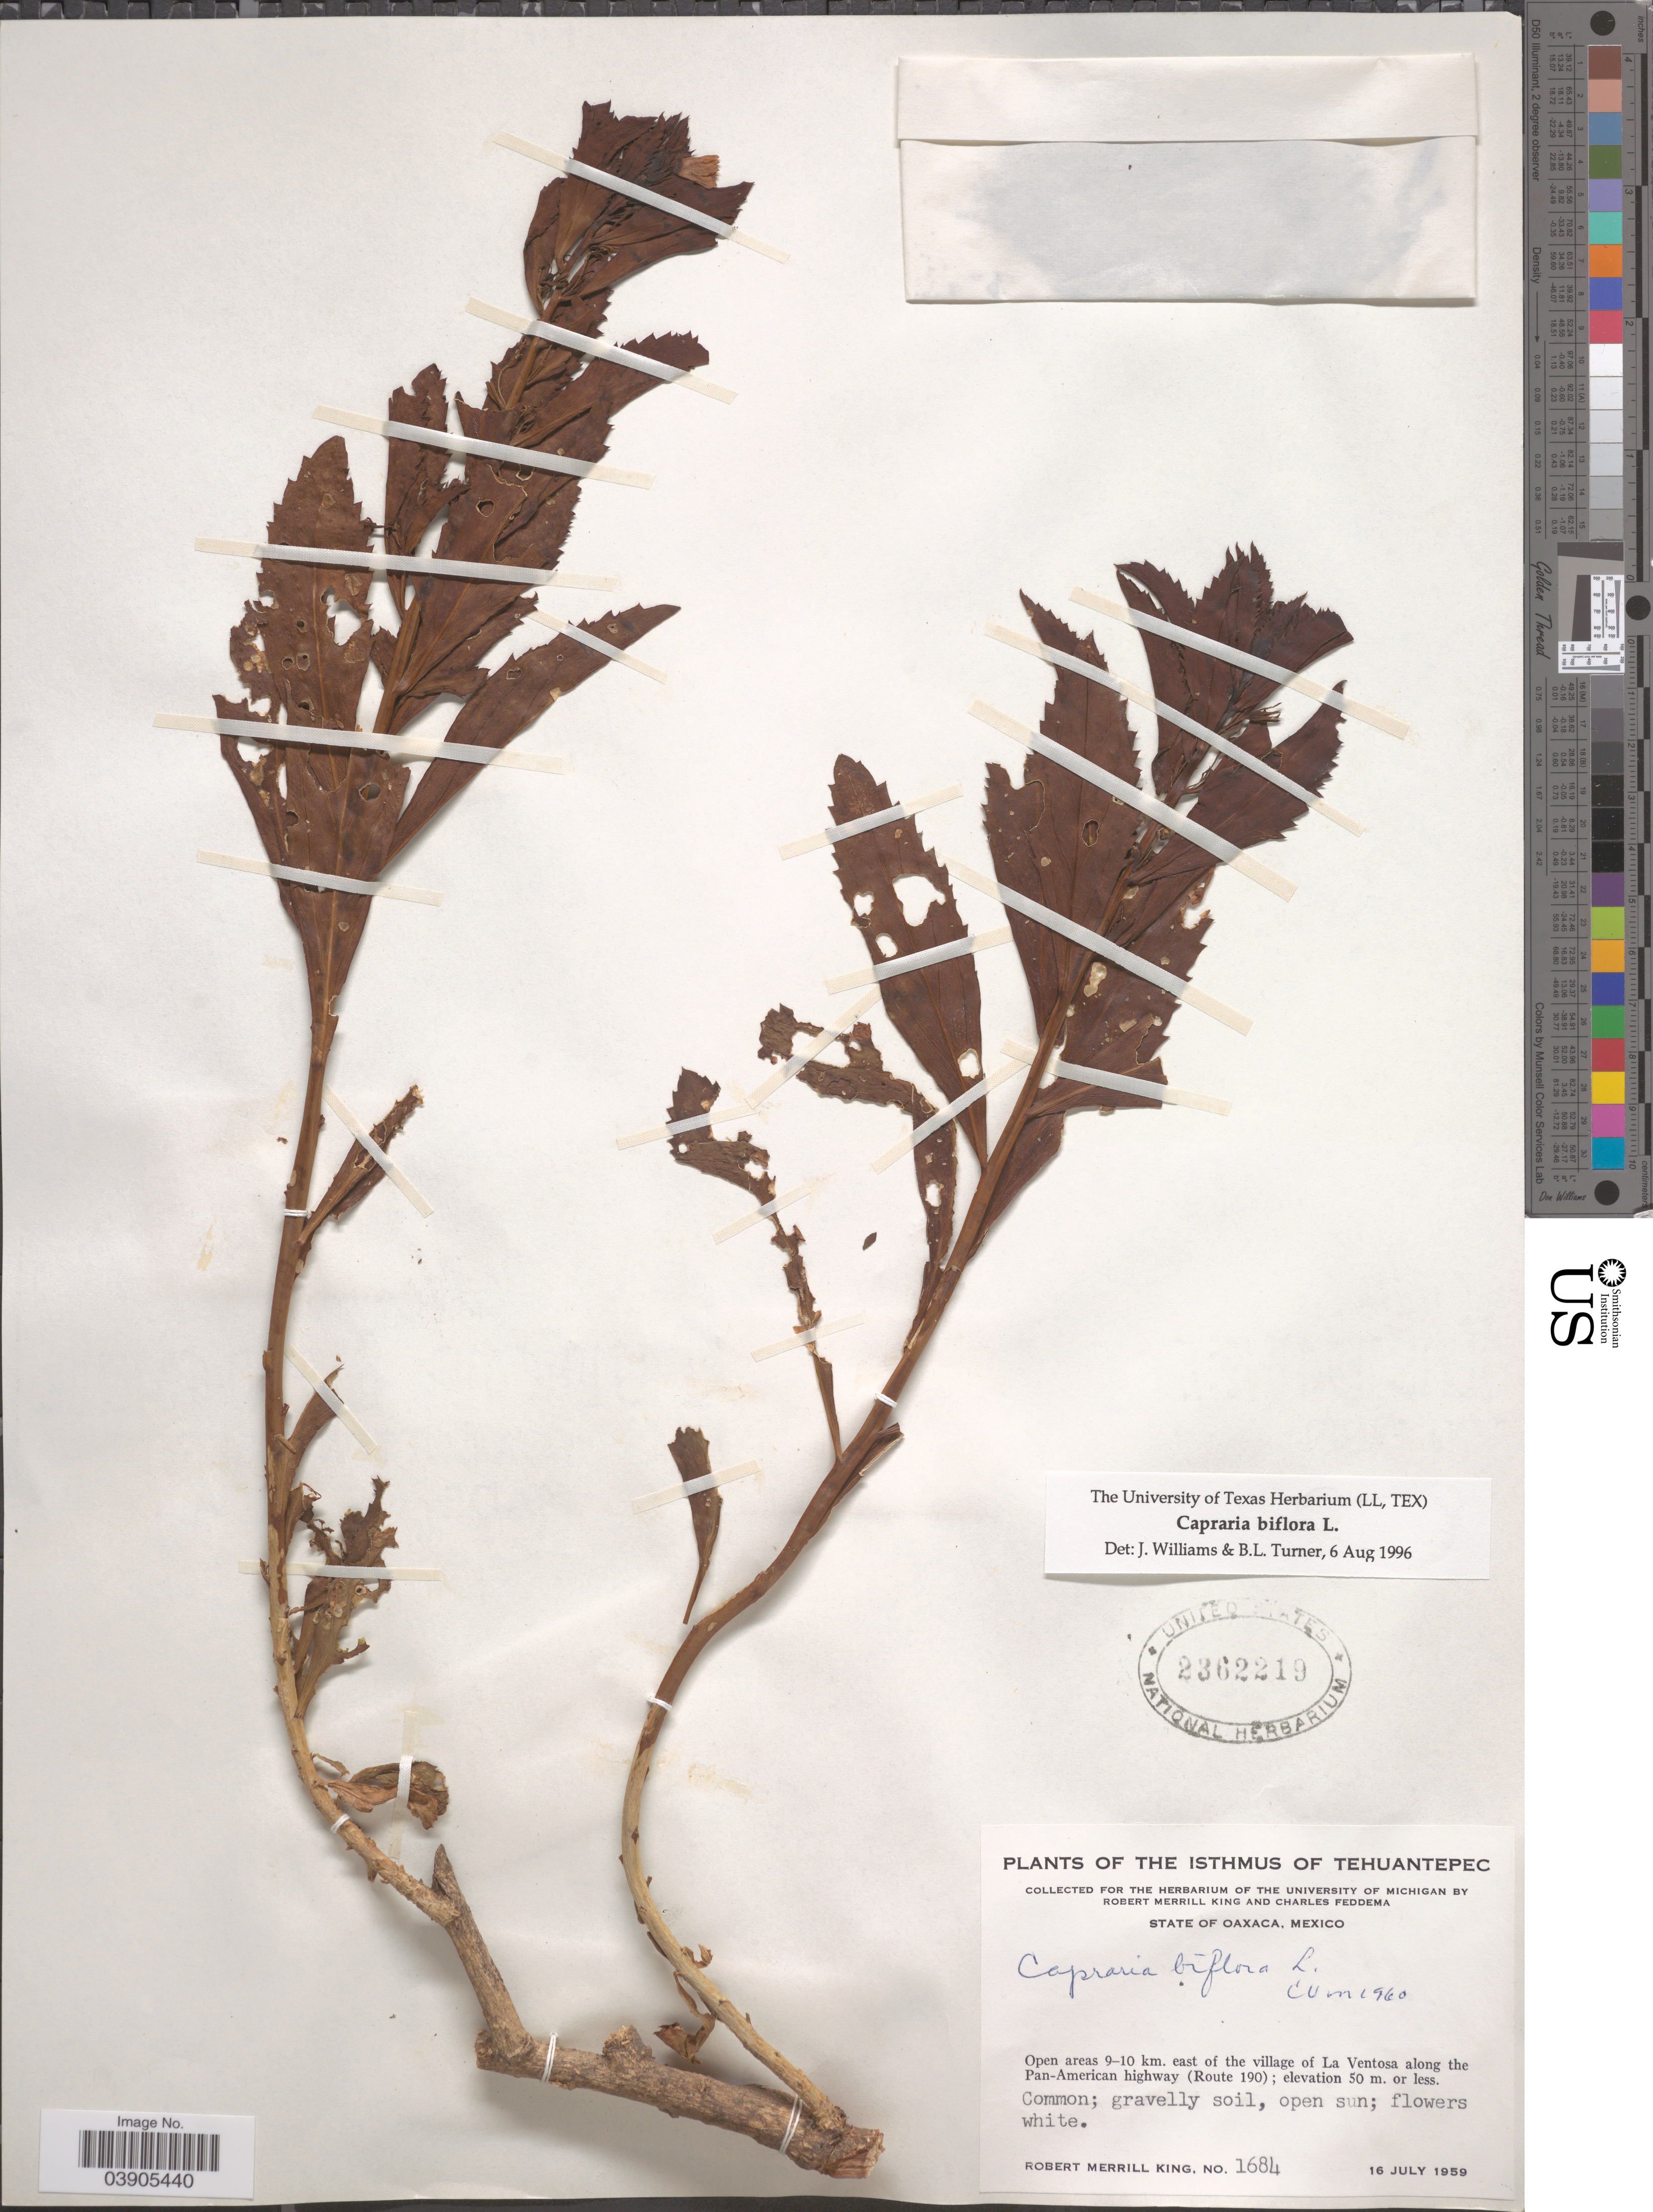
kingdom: Plantae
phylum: Tracheophyta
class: Magnoliopsida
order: Lamiales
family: Scrophulariaceae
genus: Capraria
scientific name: Capraria biflora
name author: L.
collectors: R. M. King & C. Feddema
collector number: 1684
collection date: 1959-07-16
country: Mexico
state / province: Oaxaca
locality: Isthmus of Tehuantepec. Open areas 9-10 km. east of the village of La Ventosa along the Pan-American highway (Route 190).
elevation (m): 50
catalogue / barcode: US 2362219